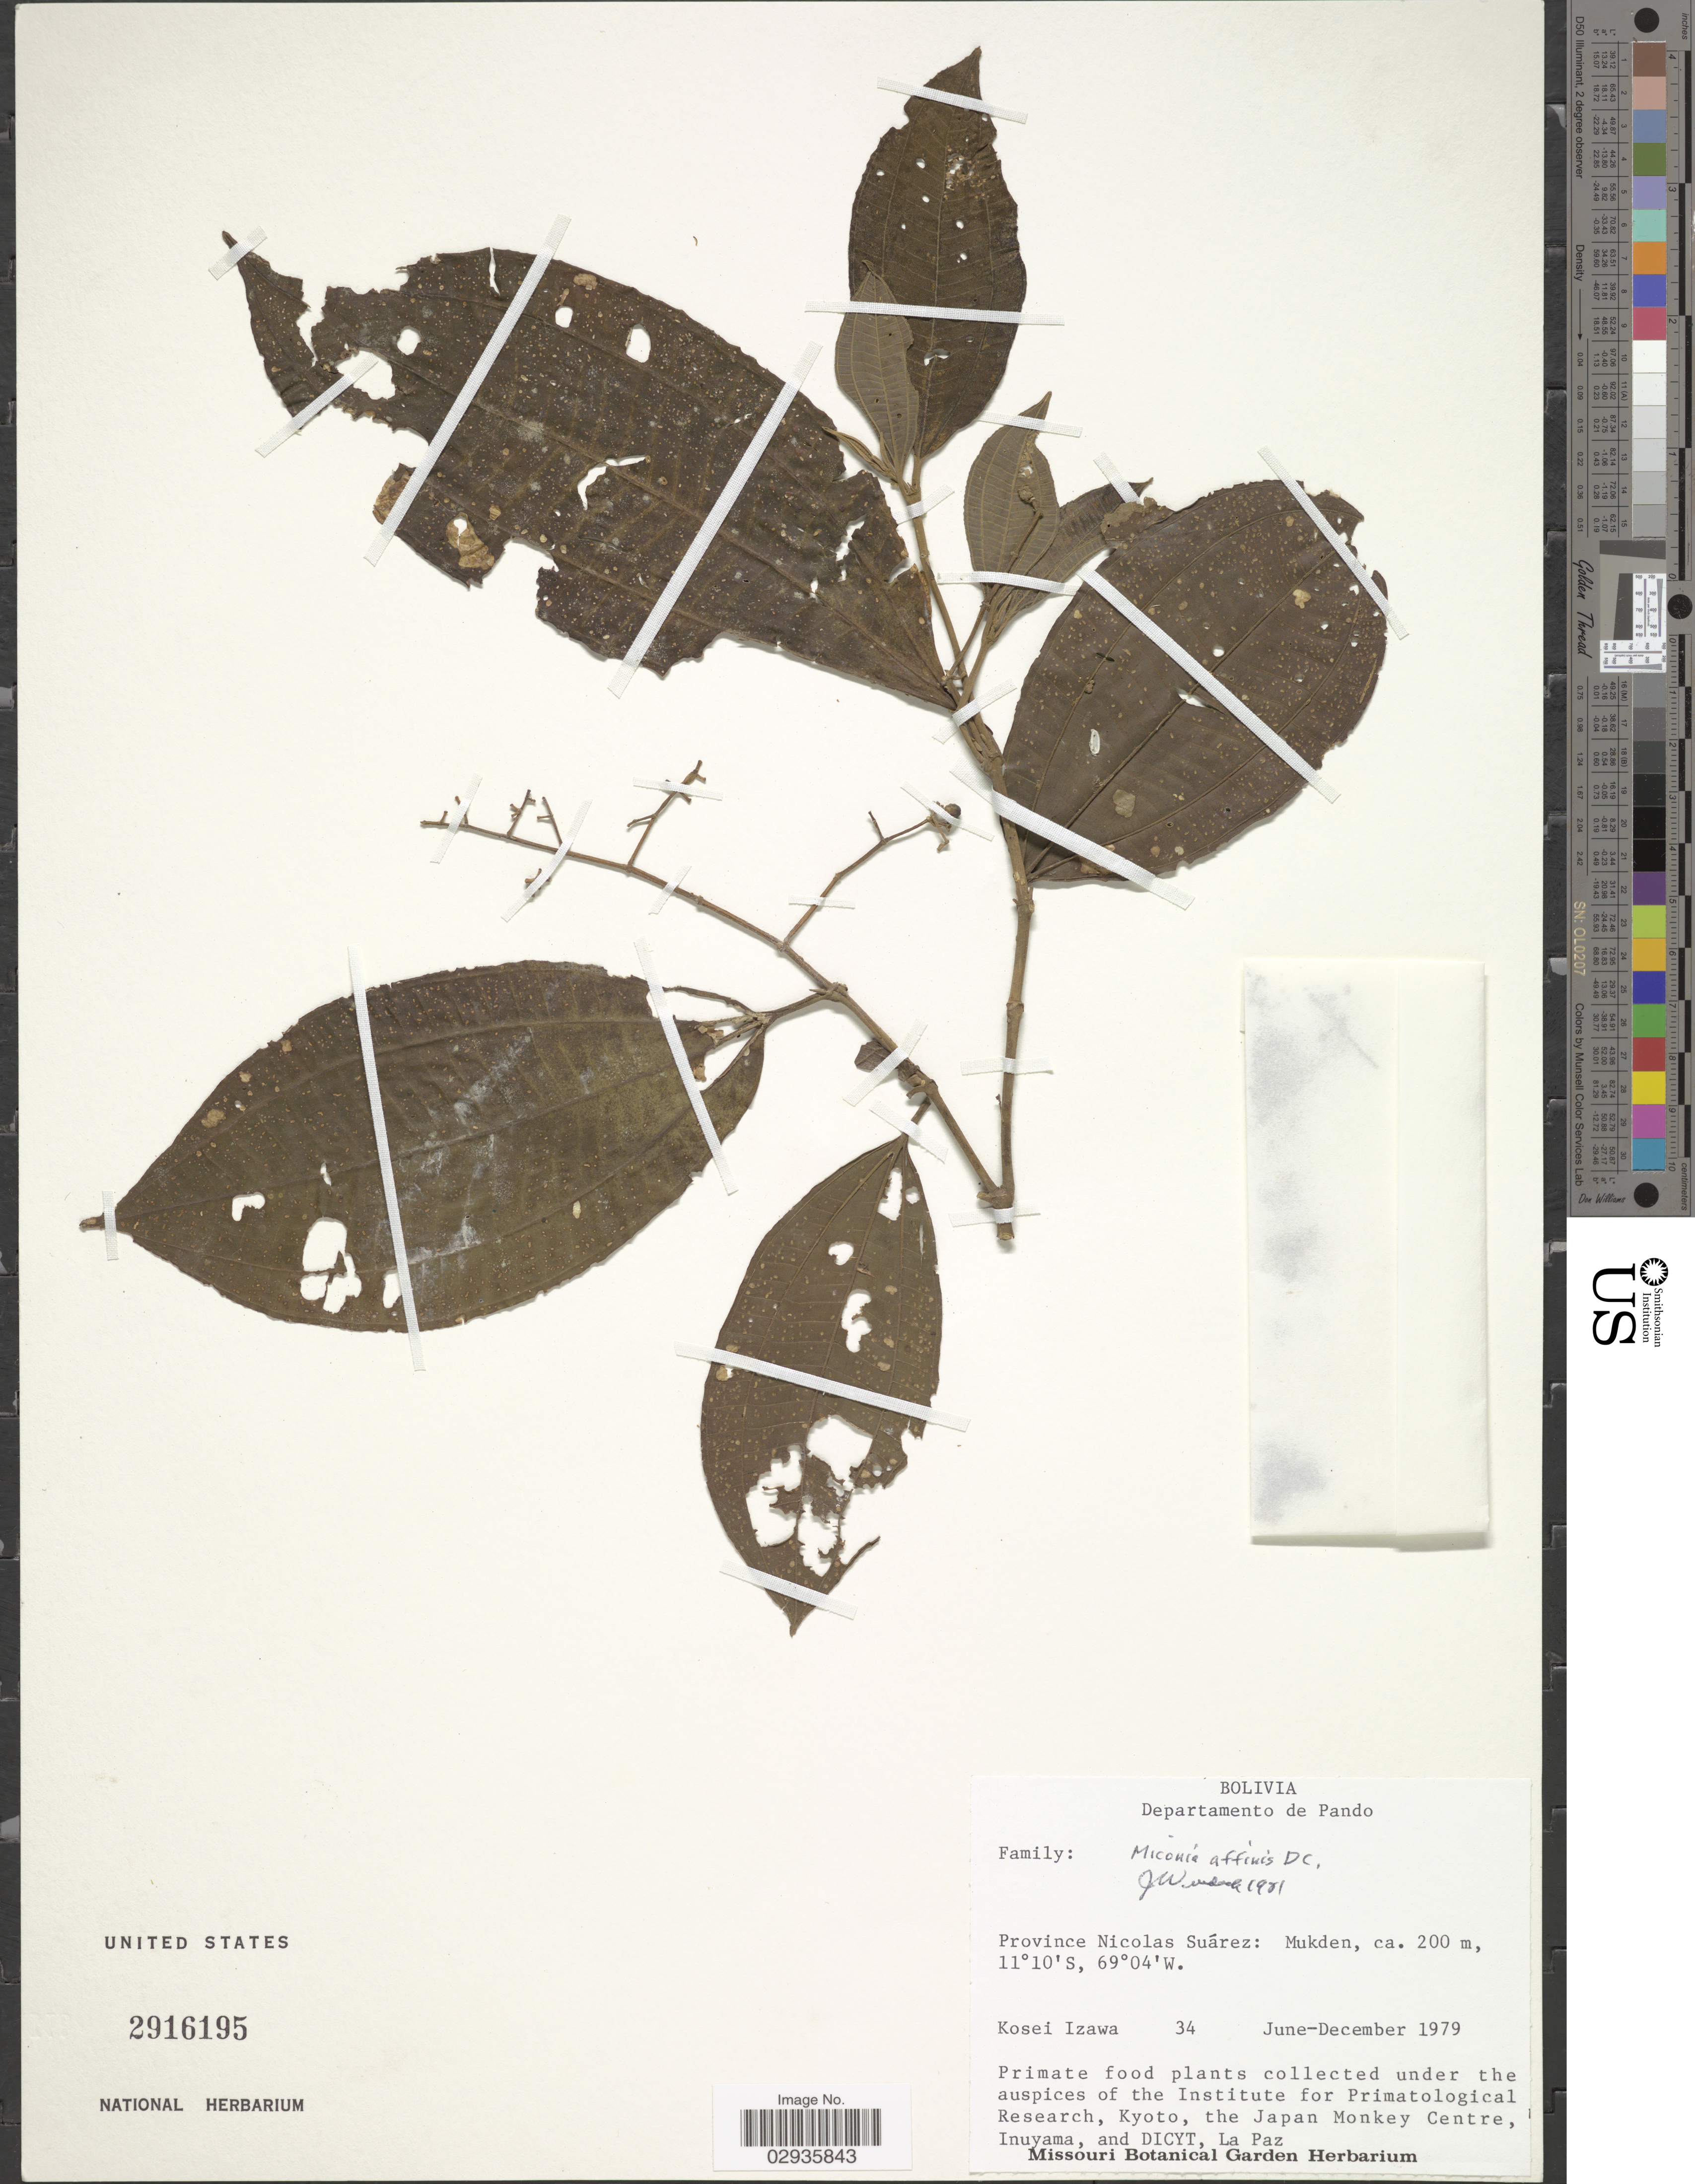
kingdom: Plantae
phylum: Tracheophyta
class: Magnoliopsida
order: Myrtales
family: Melastomataceae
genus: Miconia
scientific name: Miconia affinis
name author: DC.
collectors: K. Izawa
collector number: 34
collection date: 1979-06/1979-12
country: Bolivia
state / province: Pando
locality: Departamento de Pando, Province Nicolas Suárez: Mukden.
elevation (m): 200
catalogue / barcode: US 2916195